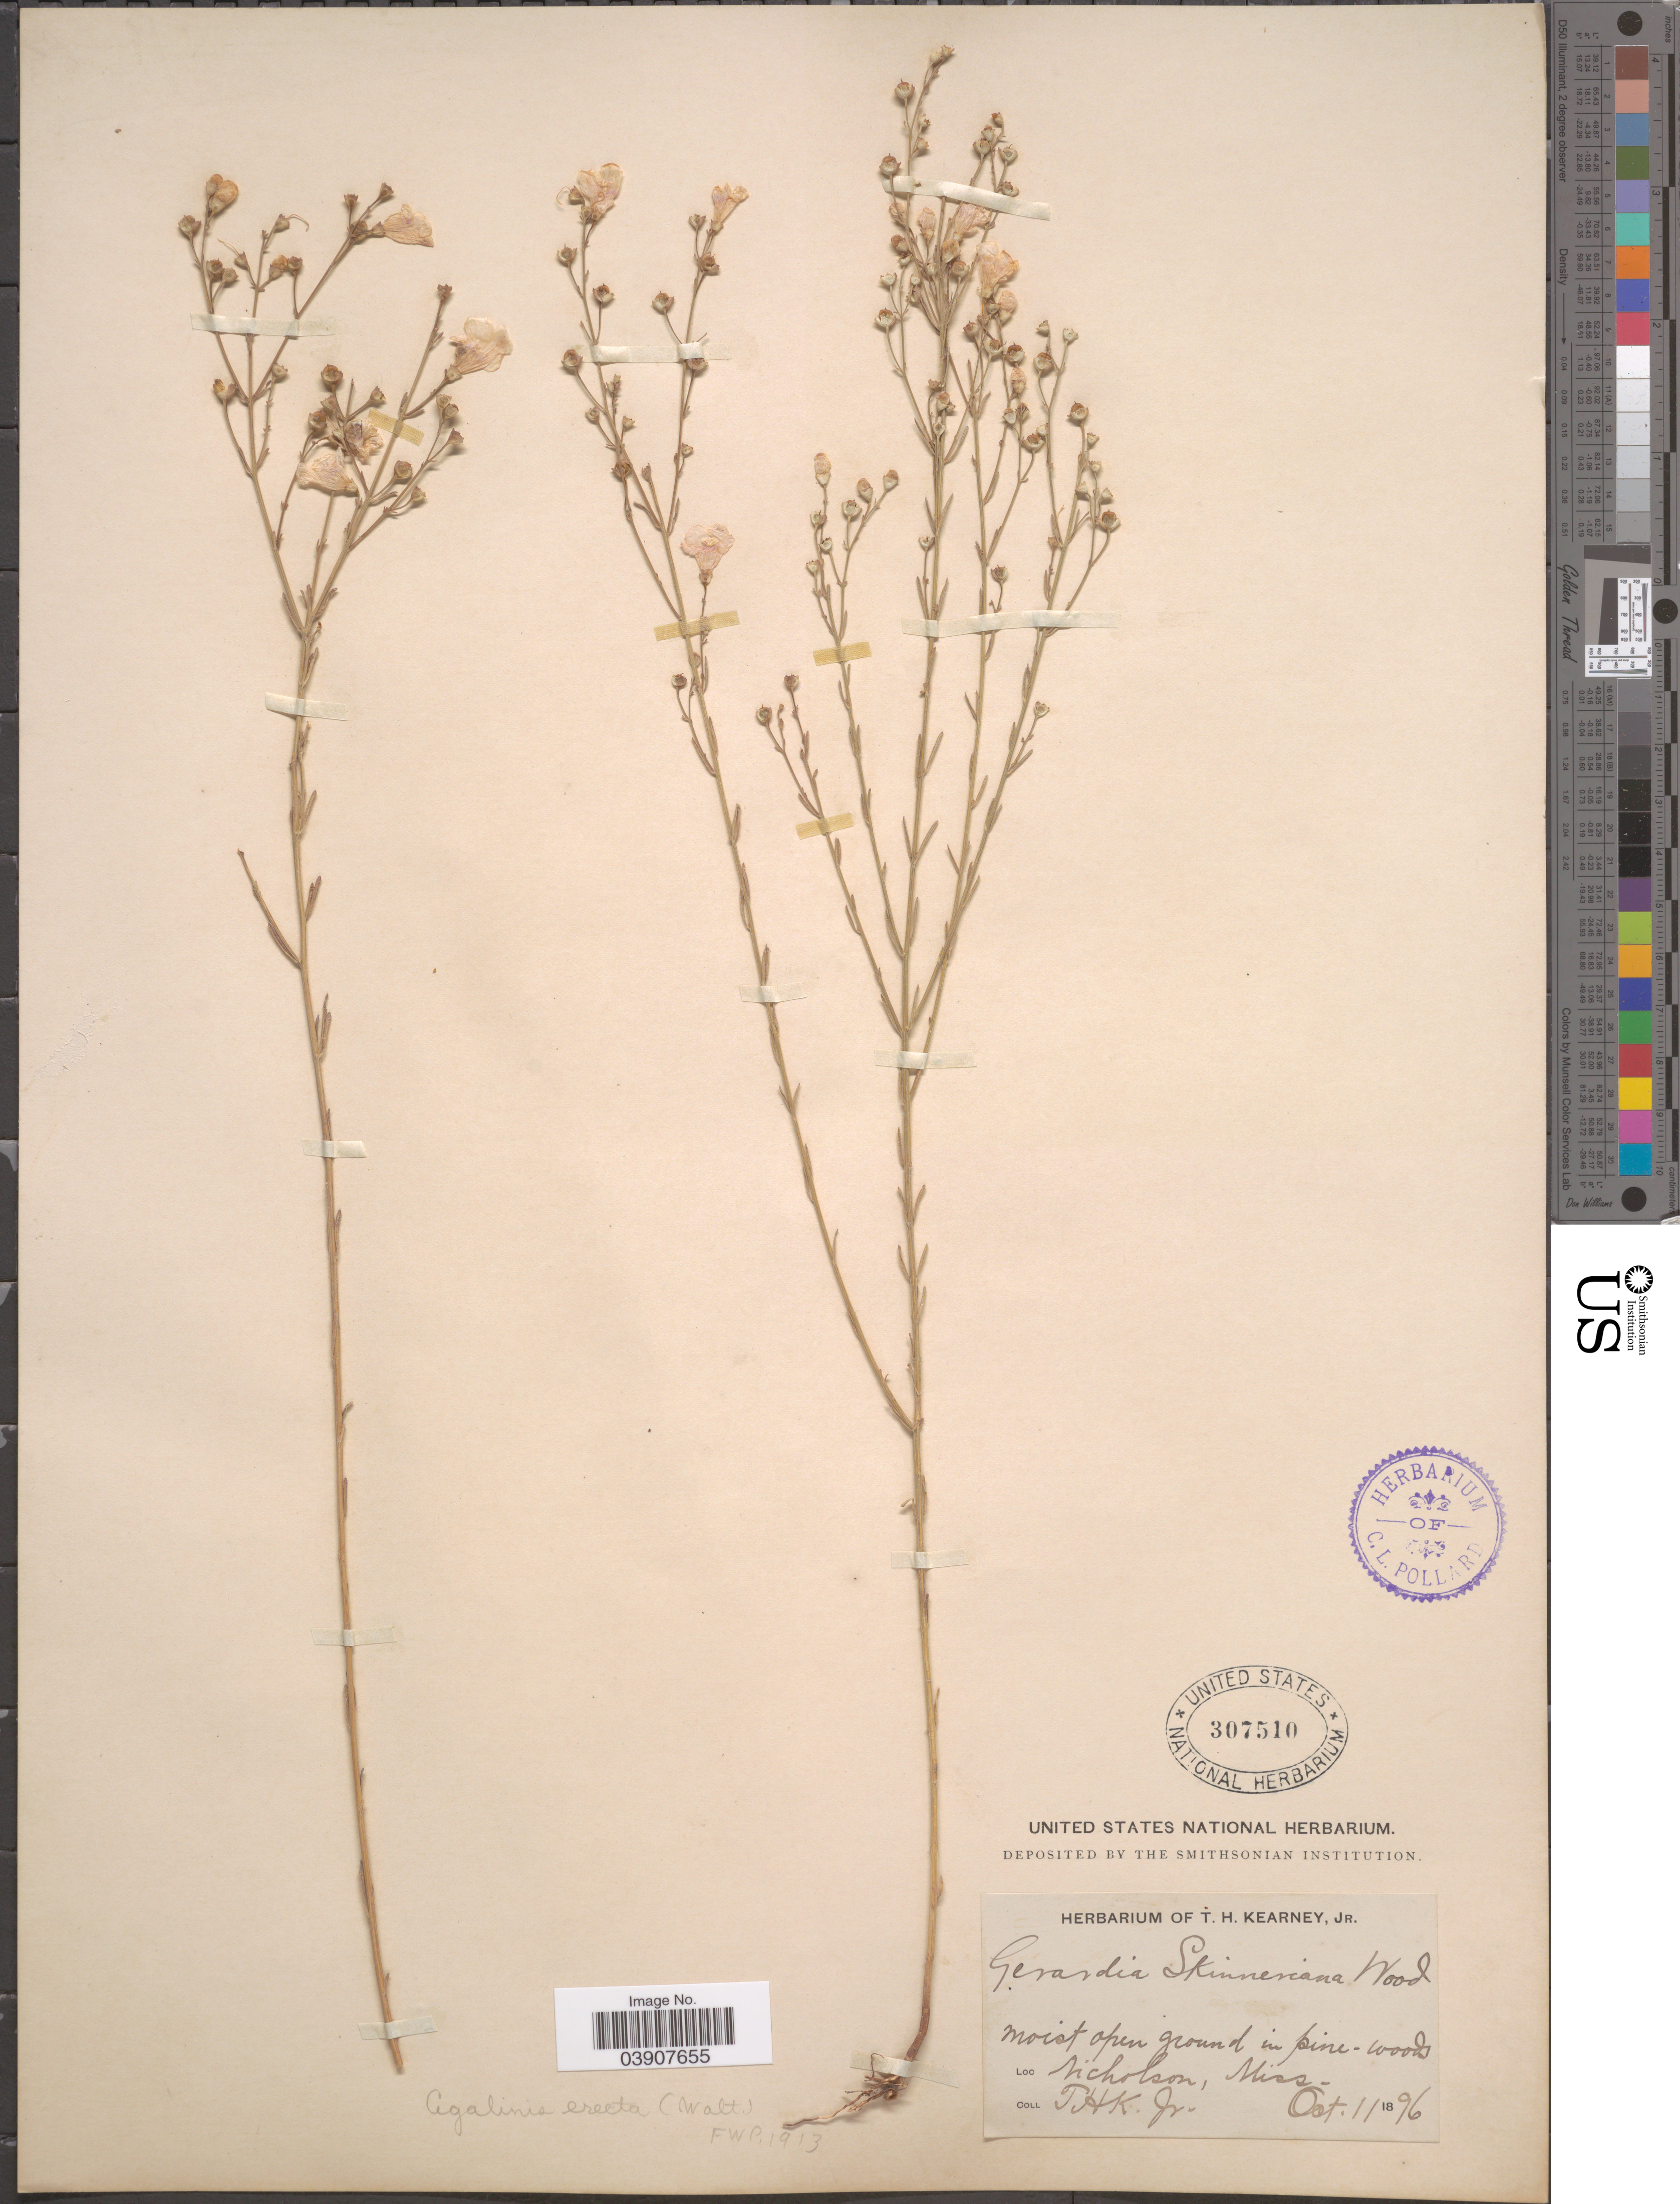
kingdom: Plantae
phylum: Tracheophyta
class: Magnoliopsida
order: Lamiales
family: Orobanchaceae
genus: Agalinis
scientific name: Agalinis erecta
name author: Pennell ex Small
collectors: T. H. Kearney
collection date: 1896-10-11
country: United States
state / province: Mississippi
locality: Nicholson.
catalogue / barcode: US 307510